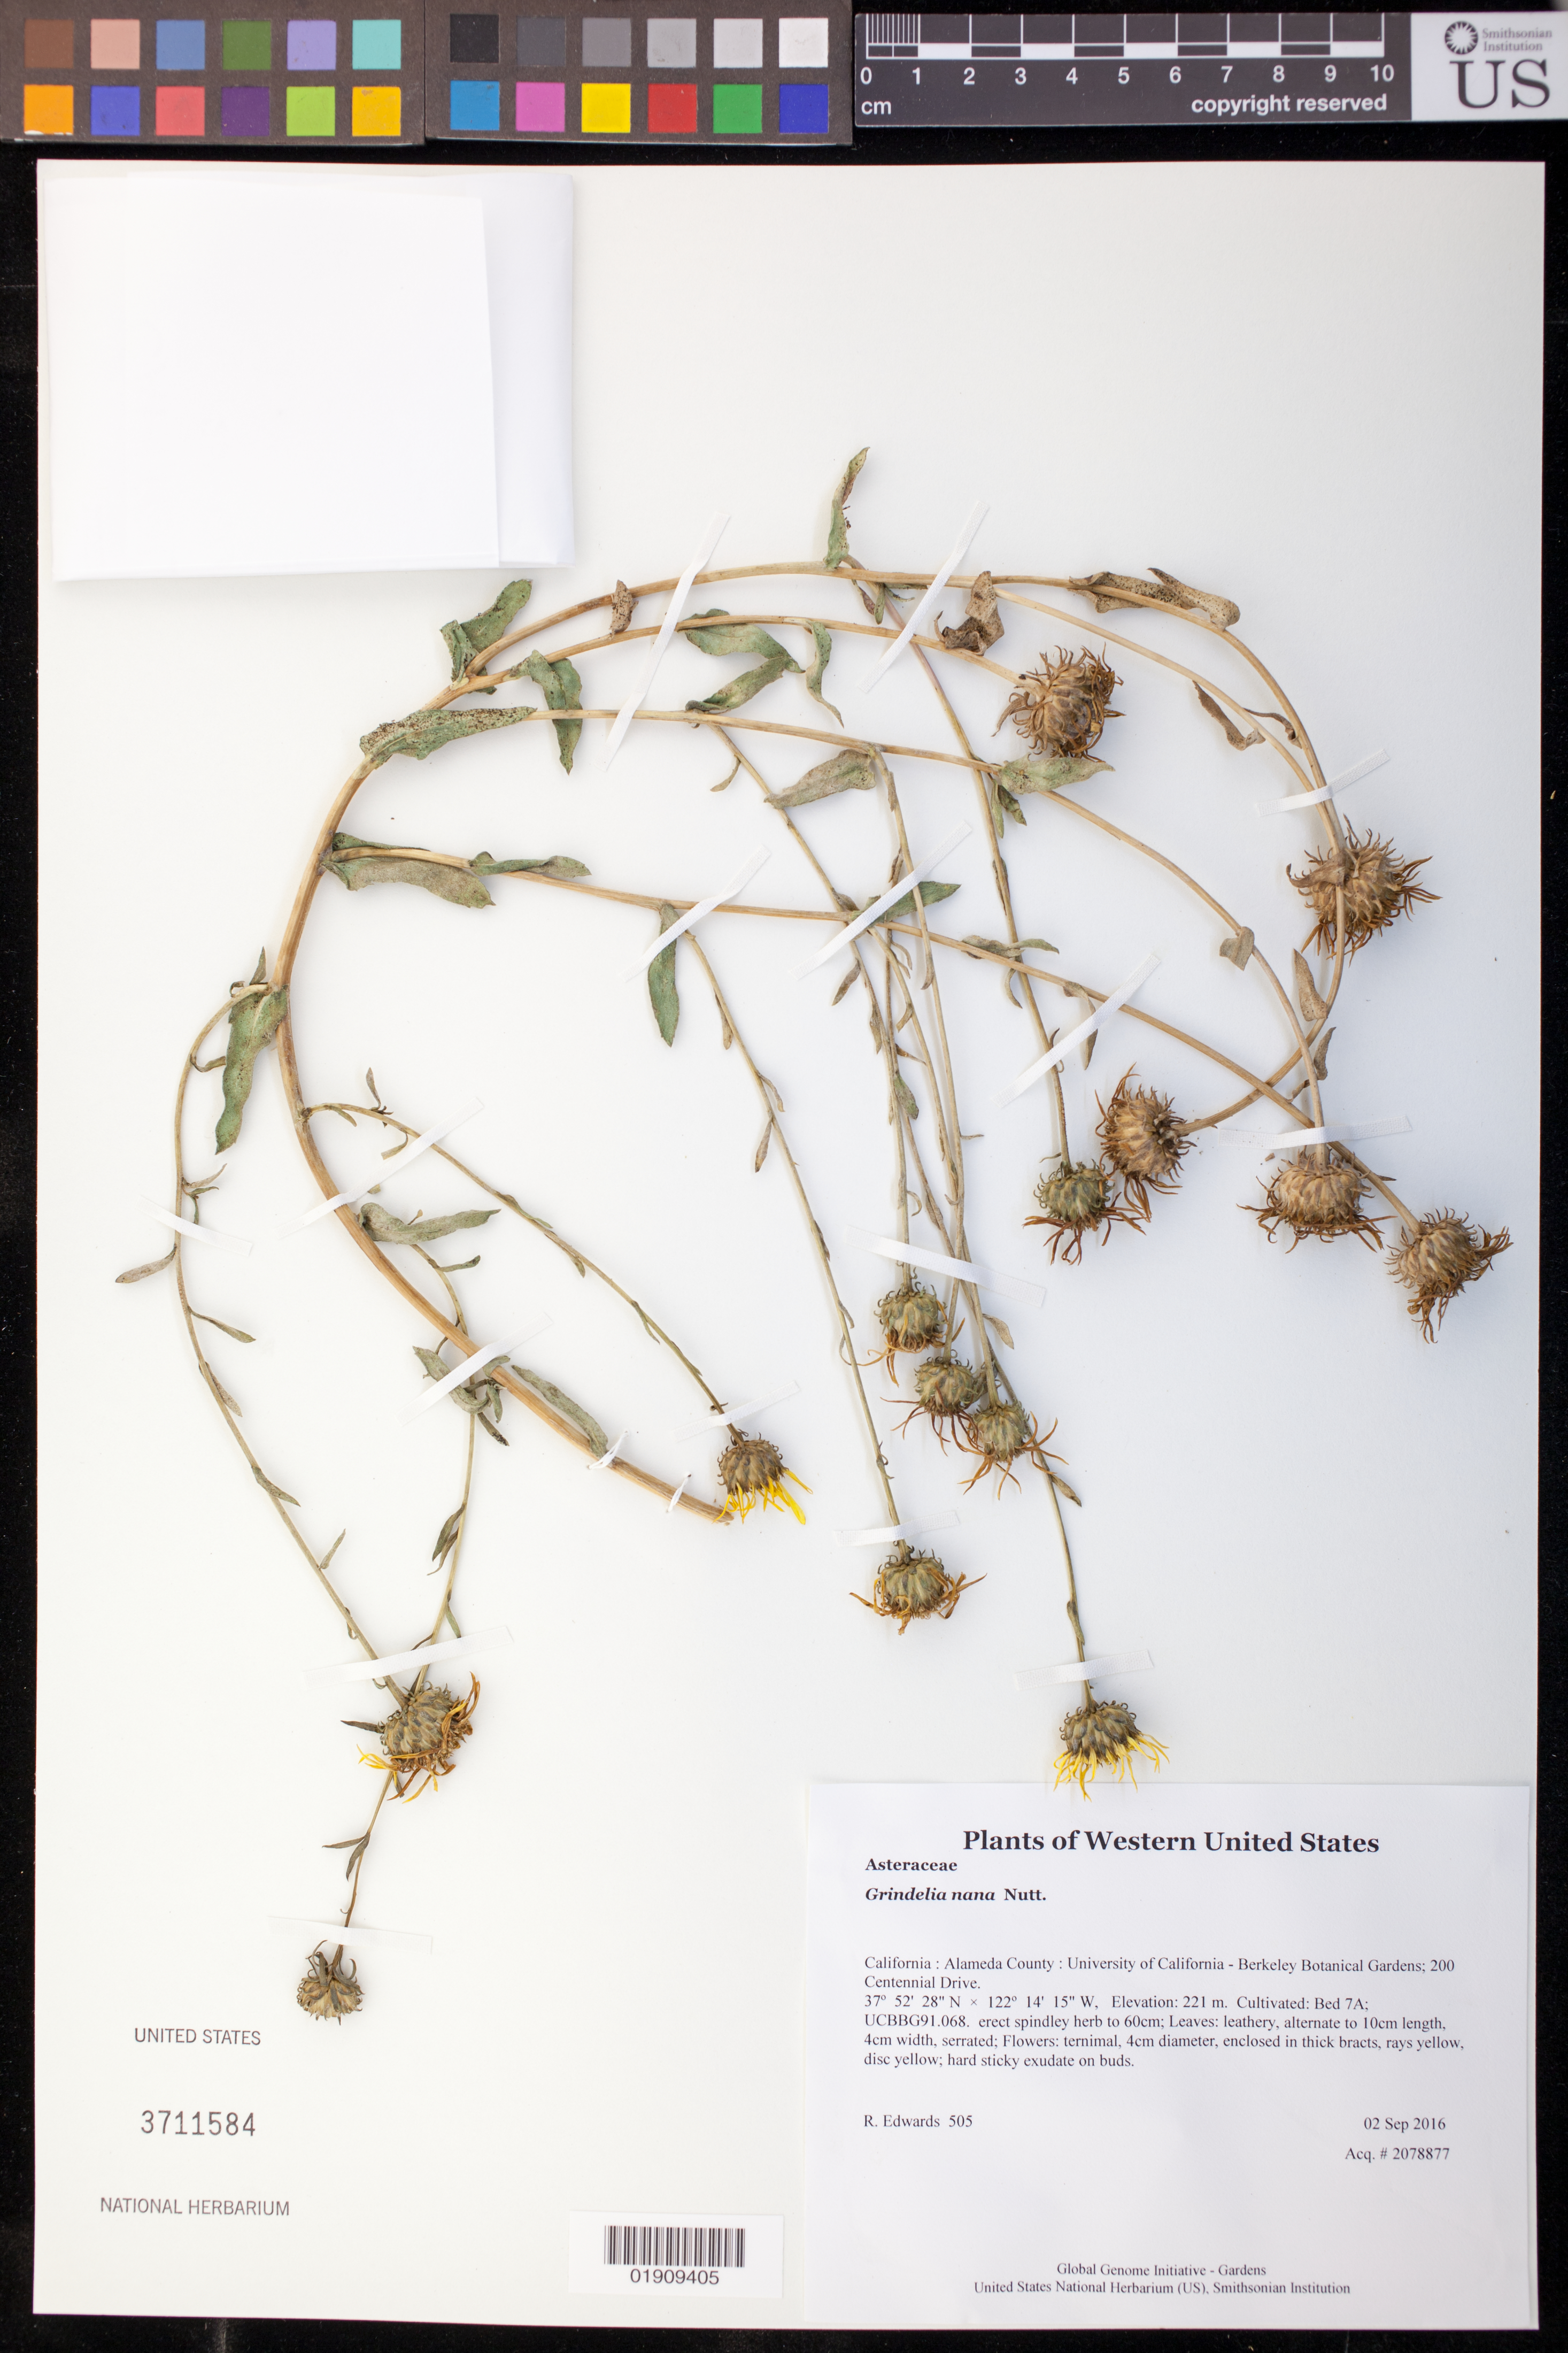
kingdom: Plantae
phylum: Tracheophyta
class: Magnoliopsida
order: Asterales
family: Asteraceae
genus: Grindelia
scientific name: Grindelia nana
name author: Nutt.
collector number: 505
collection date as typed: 2 September 2016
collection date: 2016-09-02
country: United States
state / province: California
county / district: Alameda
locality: University of California - Berkeley Botanical Gardens; 200 Centennial Drive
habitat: Cultivated: Bed 7A; UCBBG91.068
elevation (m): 221.2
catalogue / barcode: US 3711584